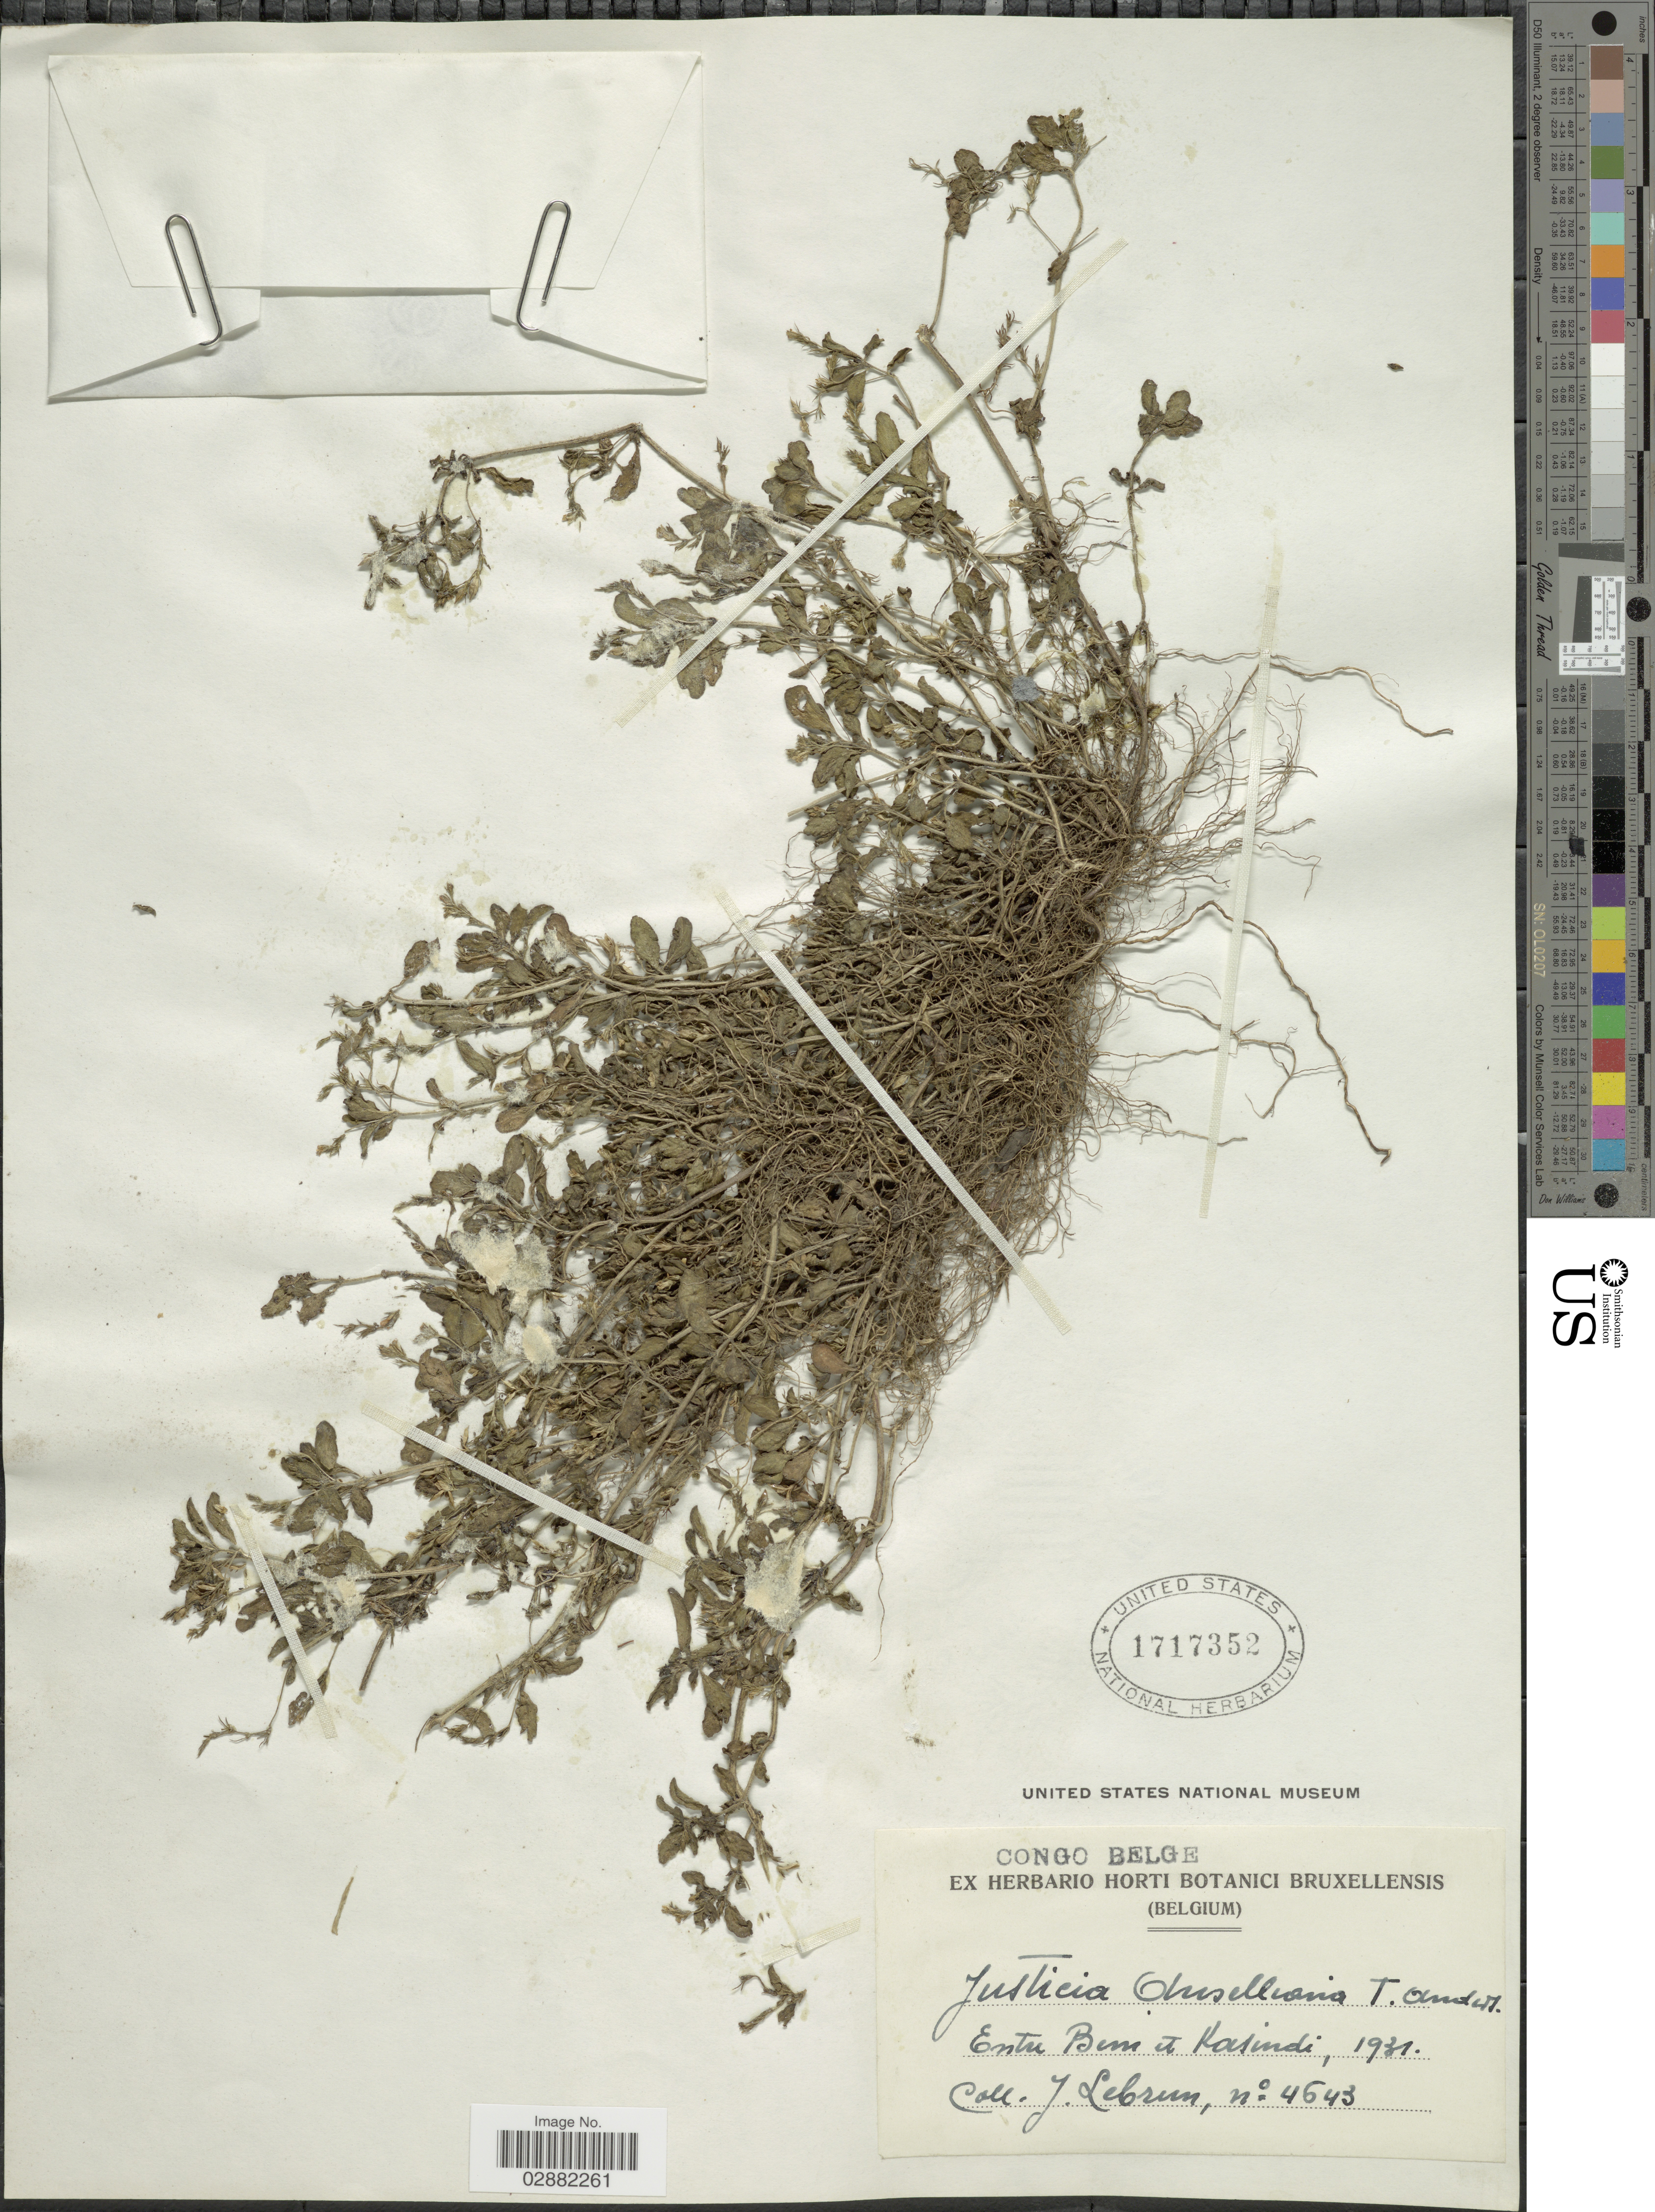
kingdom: Plantae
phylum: Tracheophyta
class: Magnoliopsida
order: Lamiales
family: Acanthaceae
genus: Justicia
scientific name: Justicia anselliana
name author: (Nees) T. Anders.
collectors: J. A. Lebrun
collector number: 4643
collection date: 1931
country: Congo, Democratic Republic of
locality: Congo Belge. Entre Beni et Kasindi.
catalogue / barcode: US 1717352